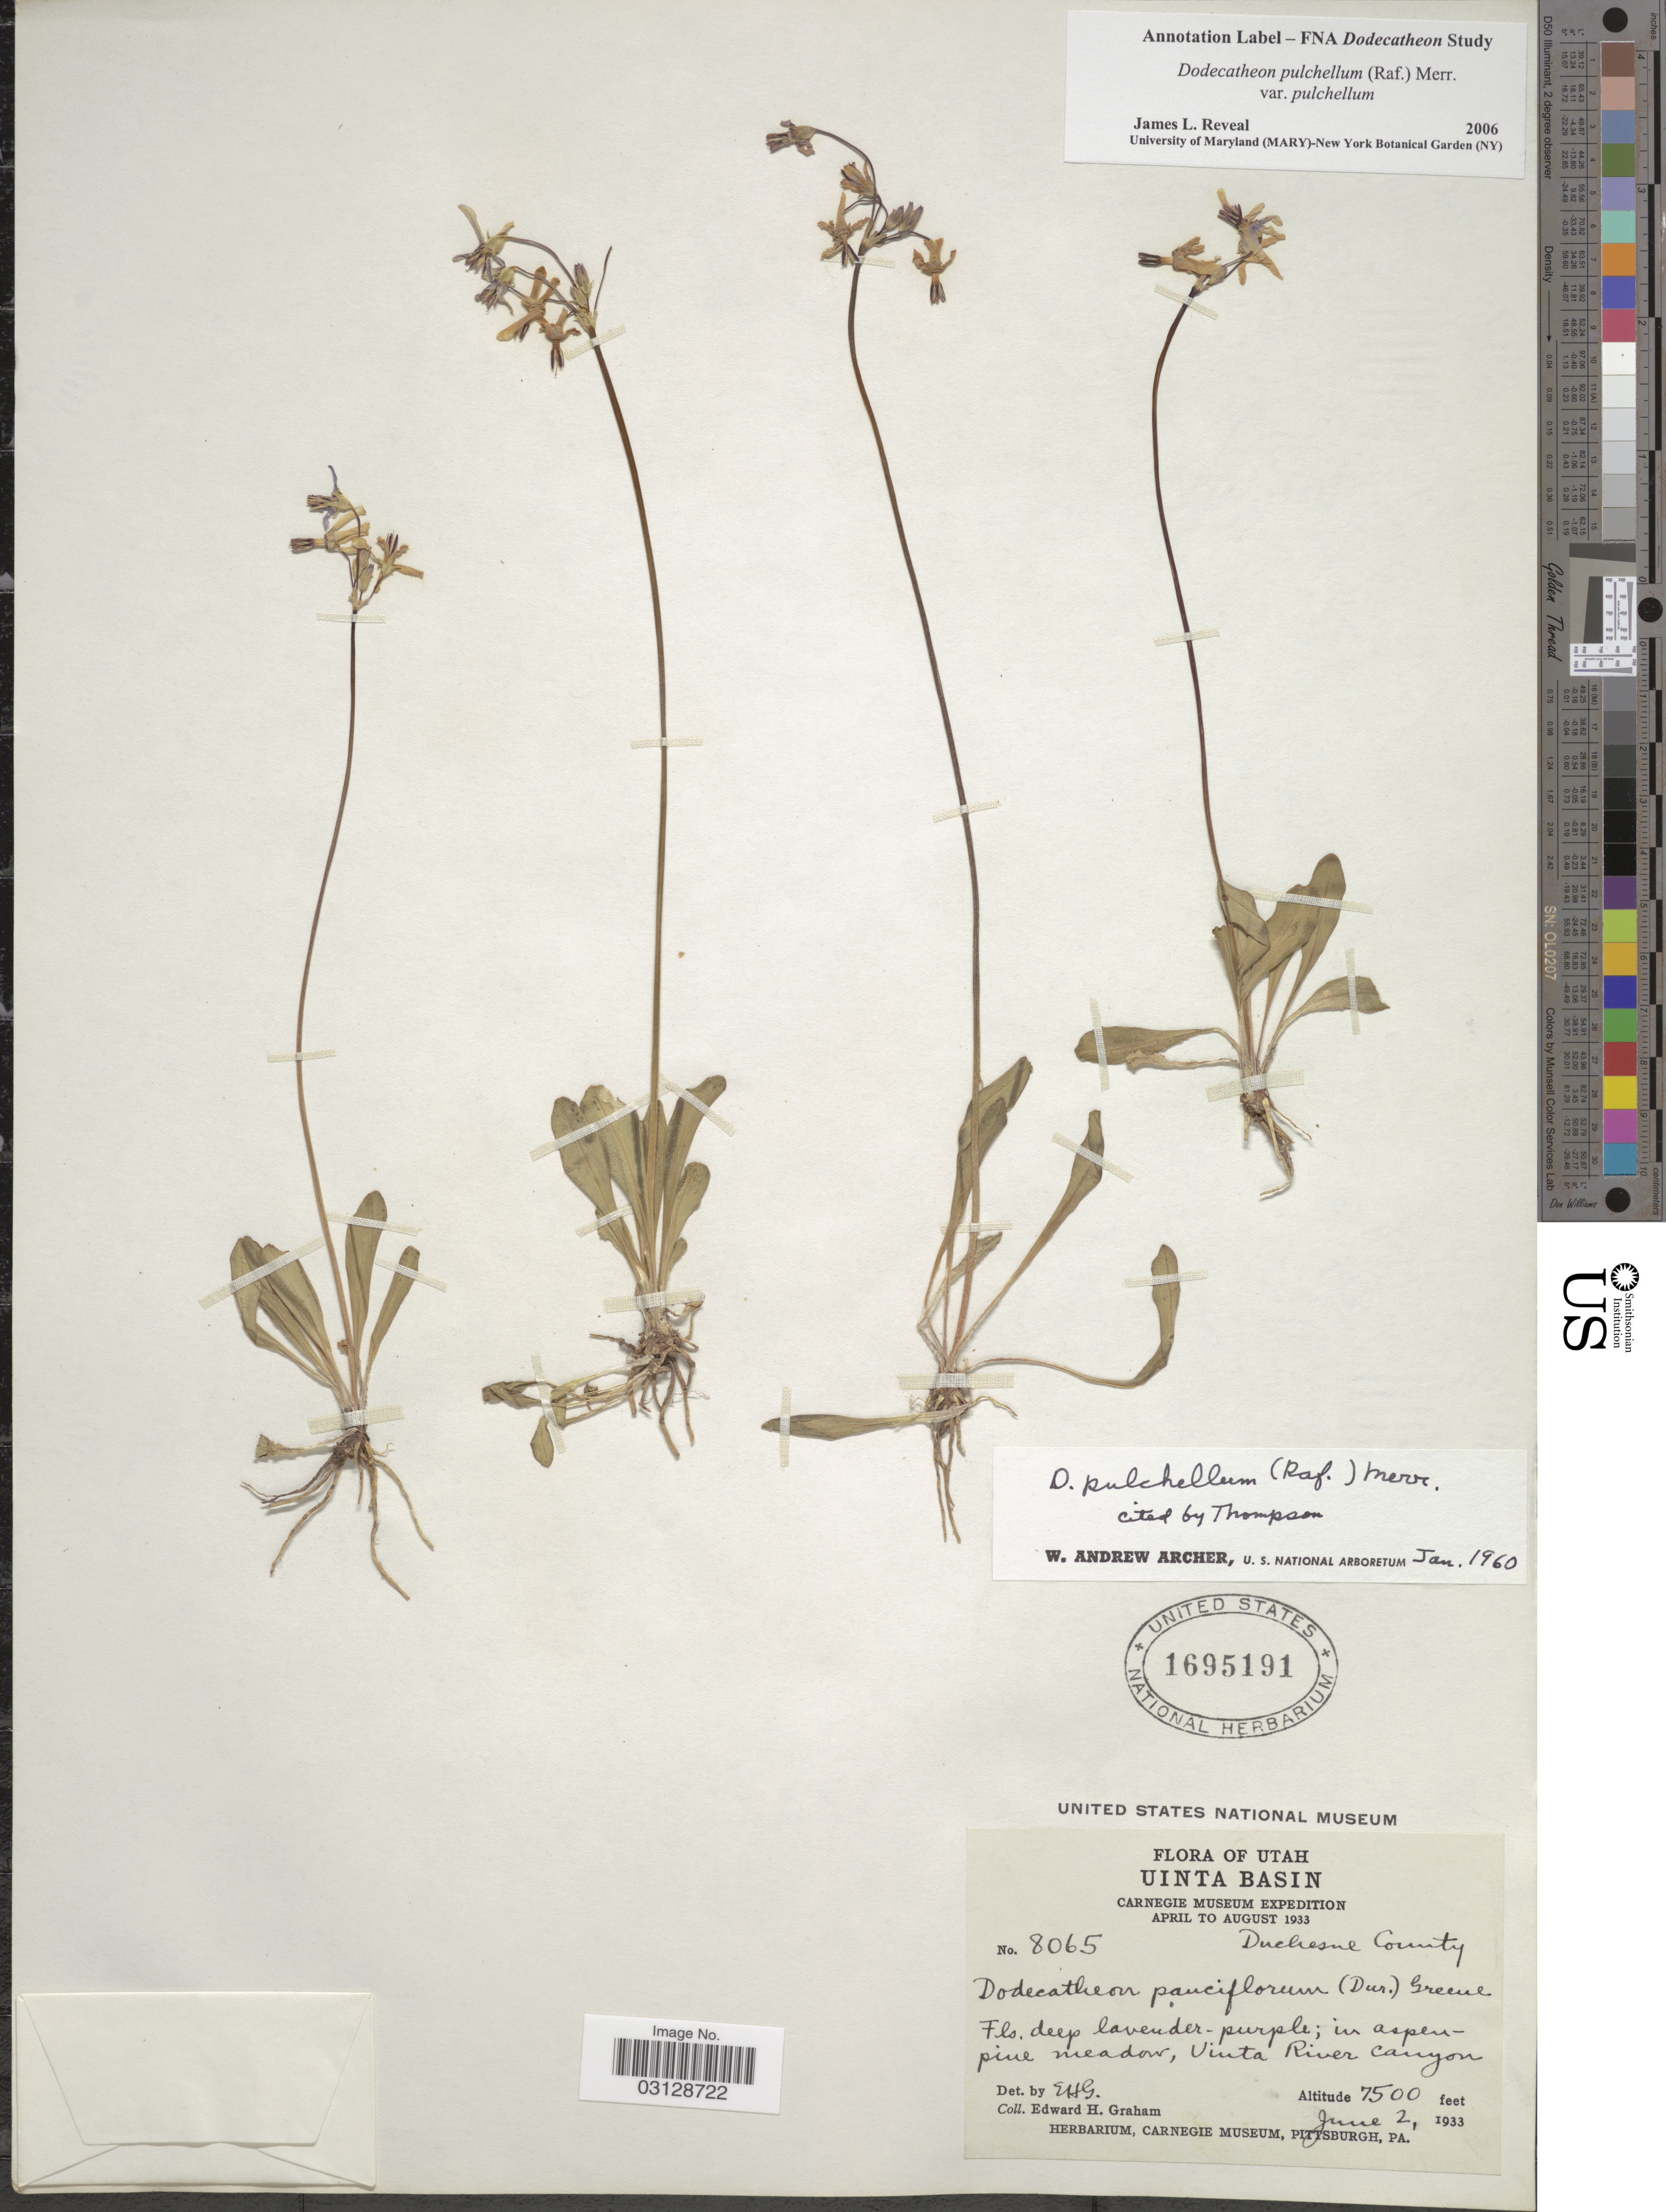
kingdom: Plantae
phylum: Tracheophyta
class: Magnoliopsida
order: Ericales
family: Primulaceae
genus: Dodecatheon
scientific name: Dodecatheon pulchellum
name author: (Raf.) Merr.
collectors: E. H. Graham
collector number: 8065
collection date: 1933-06-02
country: United States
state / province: Utah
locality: Uinta Basin. Uinta River Canyon.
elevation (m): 2286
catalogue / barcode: US 1695191